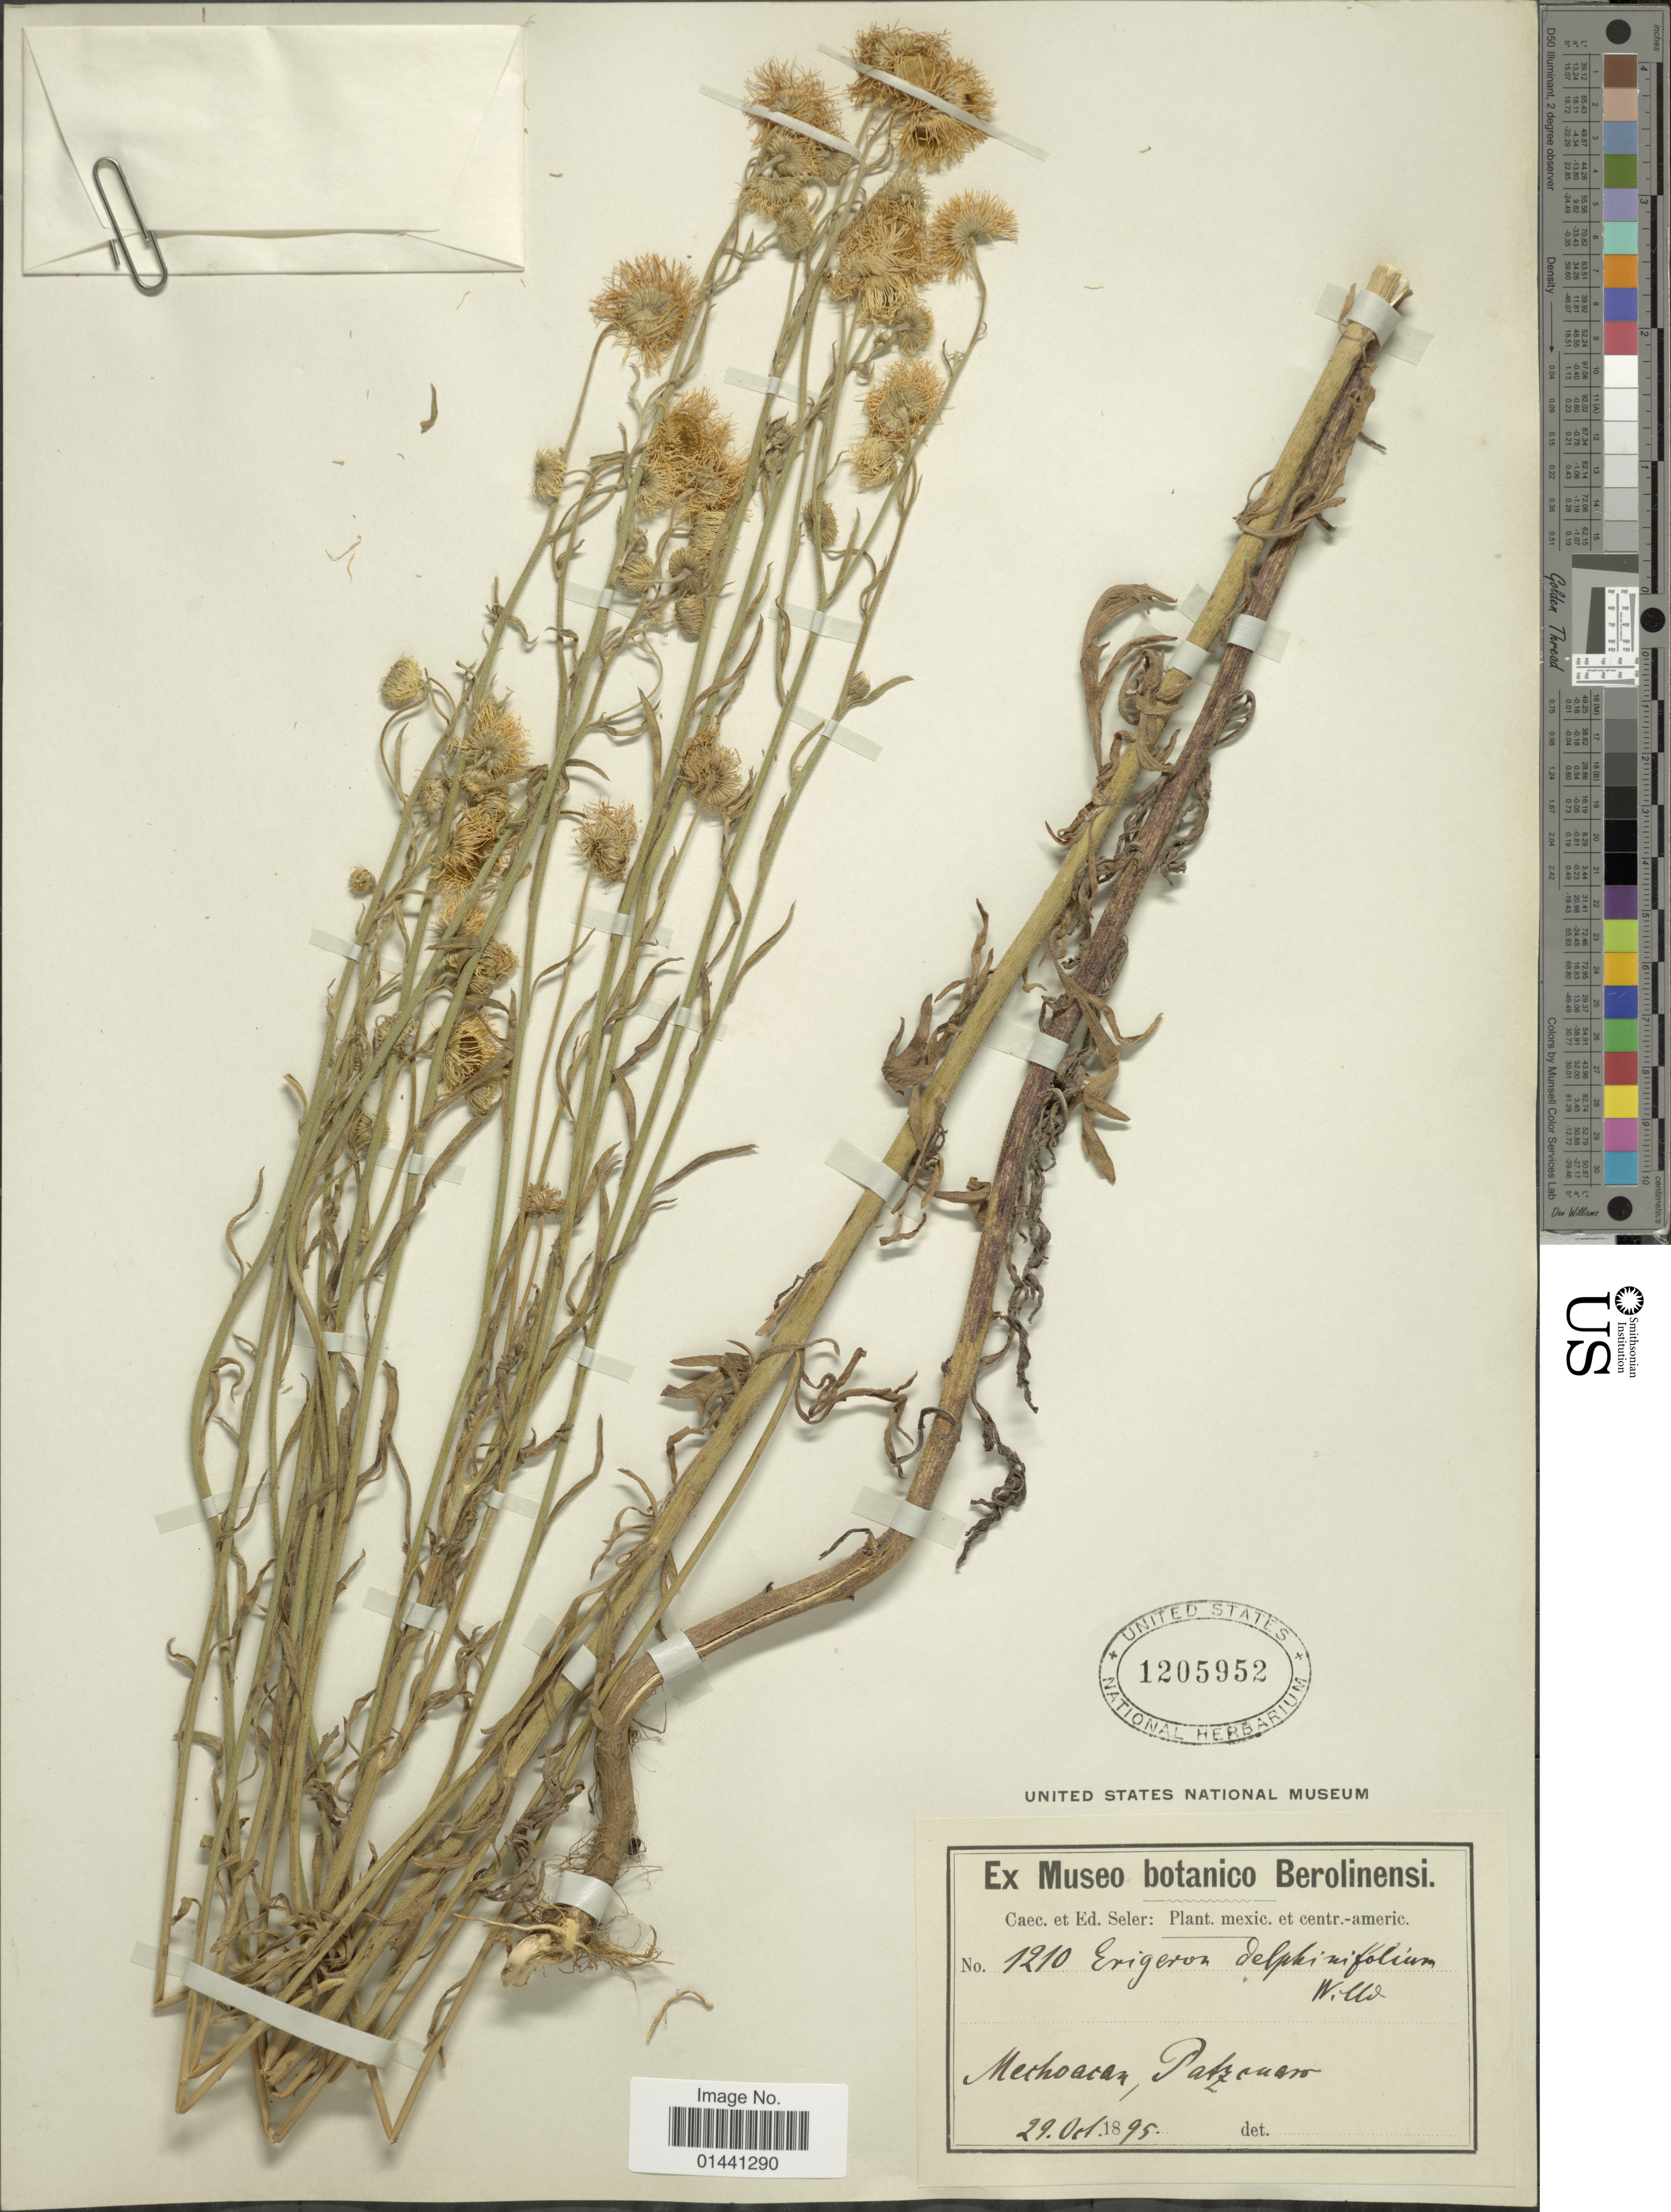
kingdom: Plantae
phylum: Tracheophyta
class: Magnoliopsida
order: Asterales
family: Asteraceae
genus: Erigeron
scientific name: Erigeron delphinifolius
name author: Willd.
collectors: ex Caec. et Ed Seler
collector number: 1210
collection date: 1895-10-29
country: Mexico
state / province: Michoacán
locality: Centr. Americ. Patzcuaro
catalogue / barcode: US 1205952